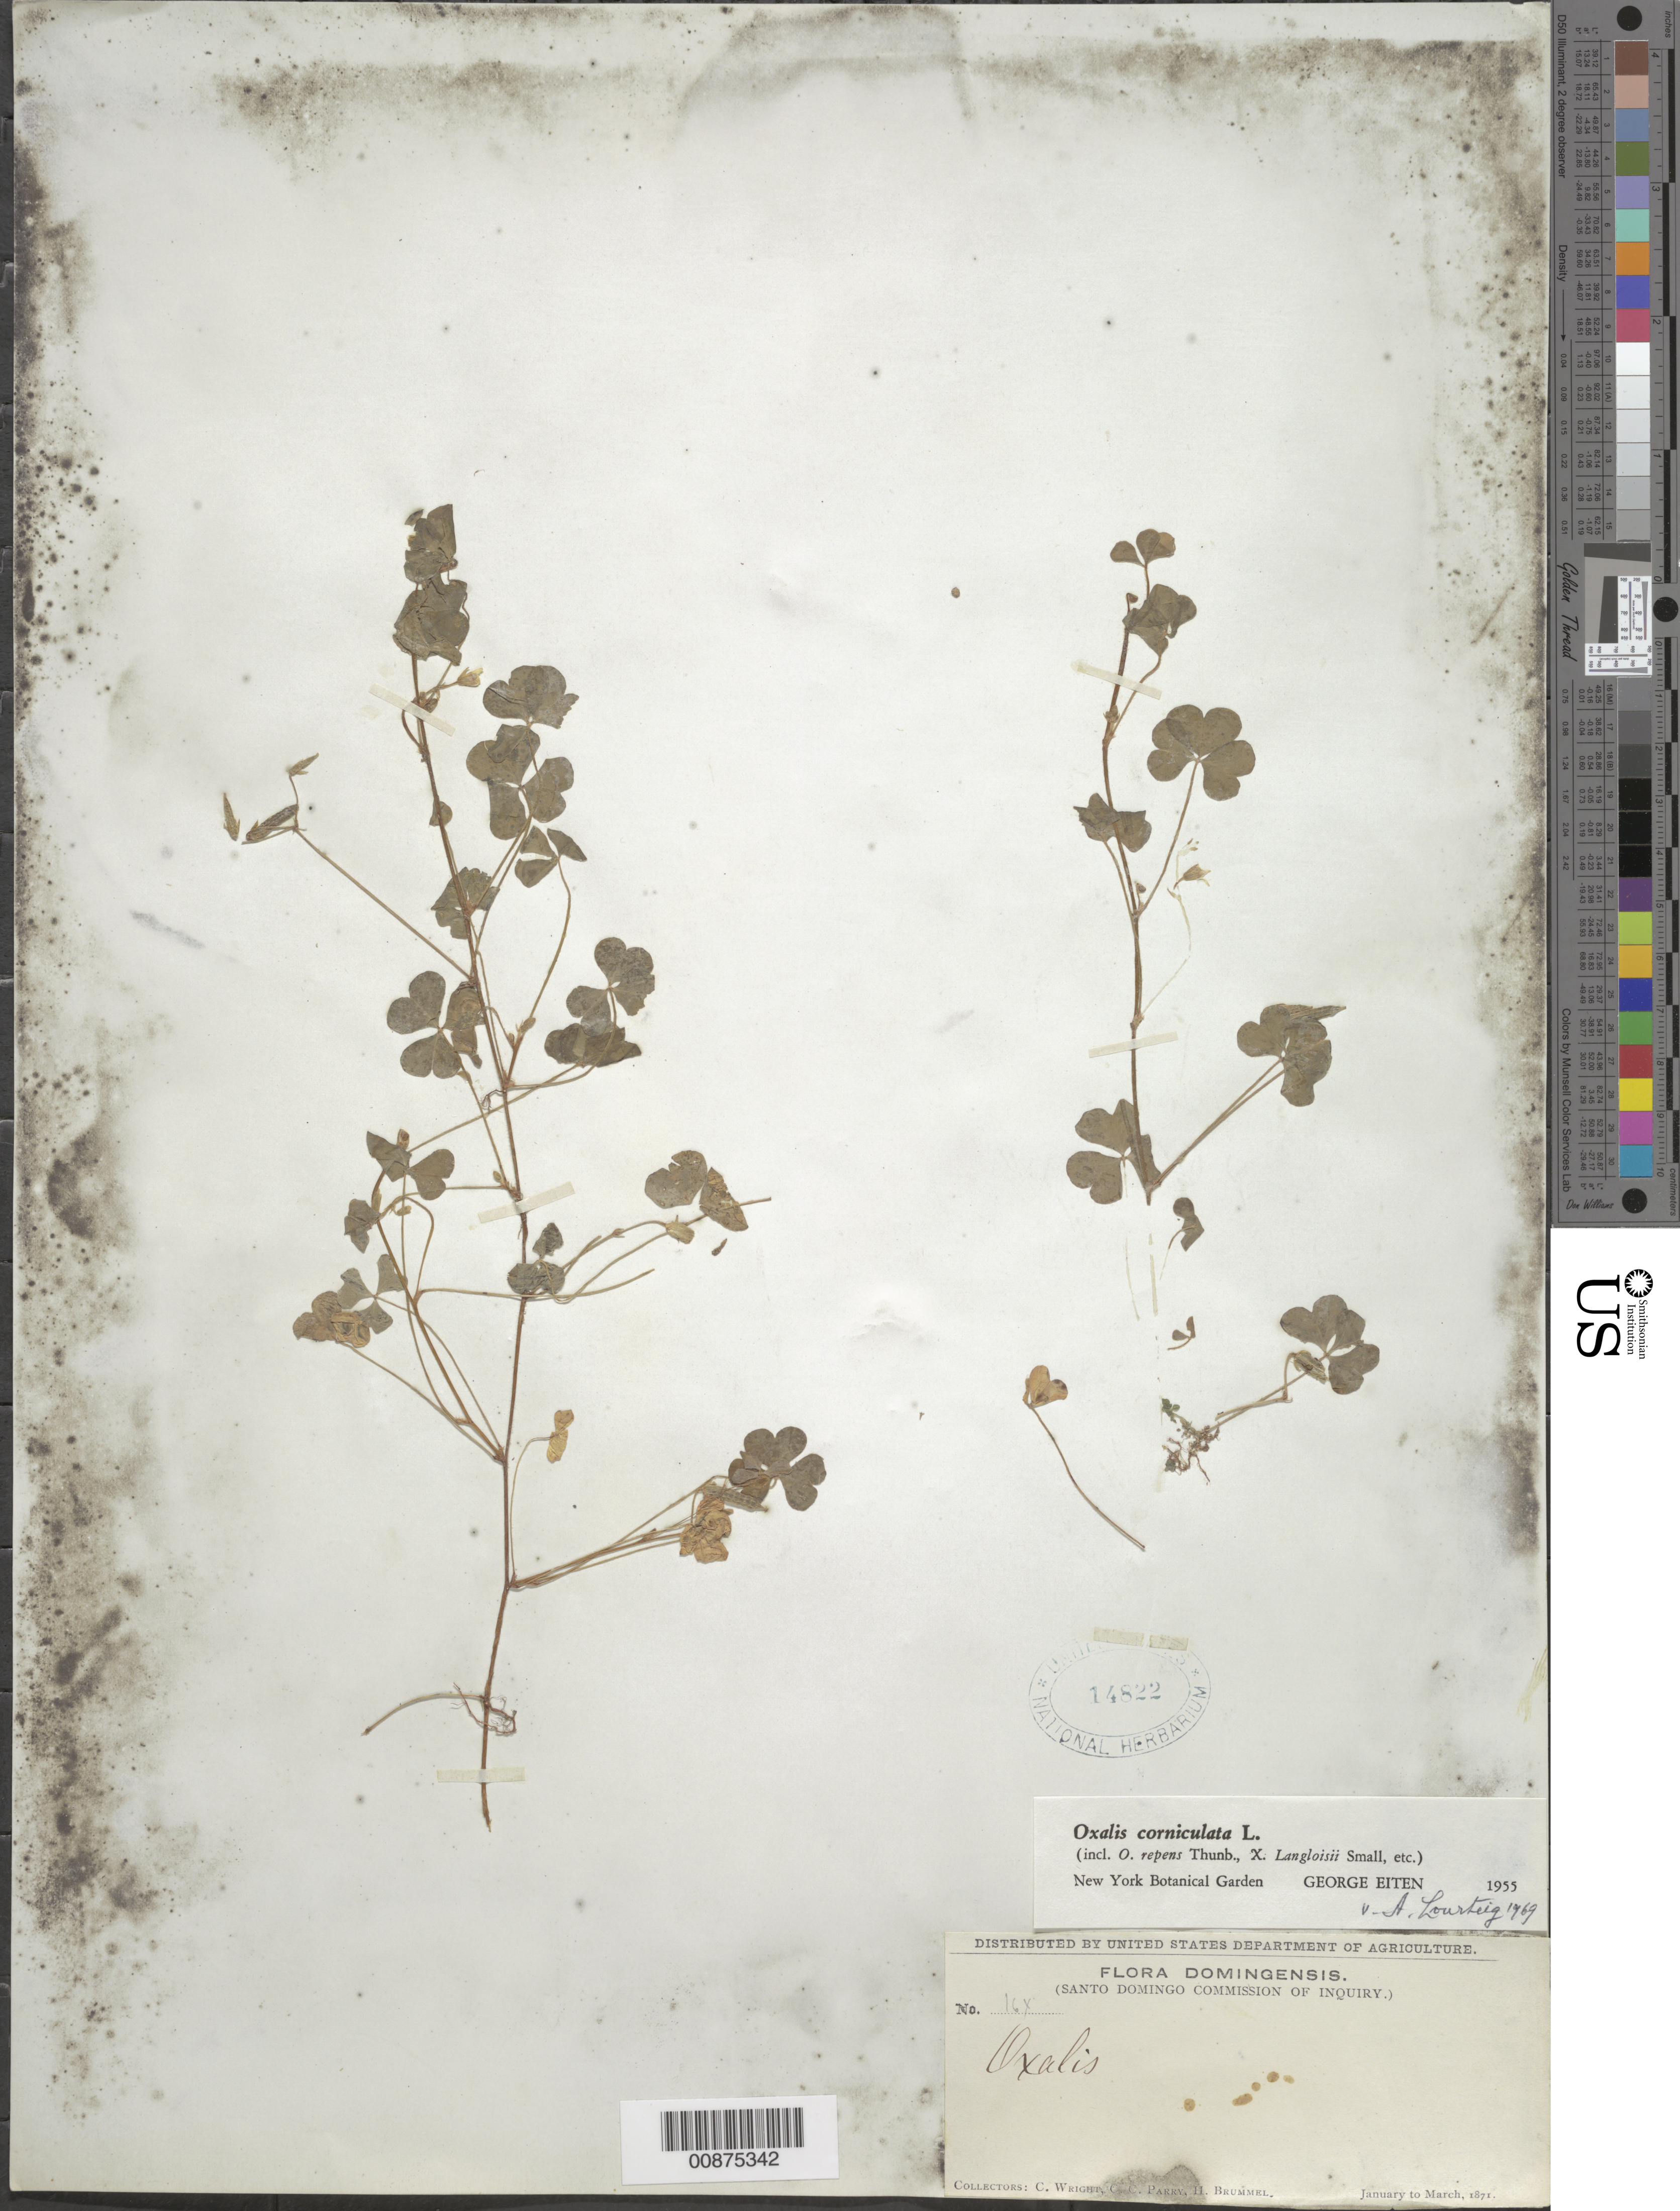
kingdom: Plantae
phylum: Tracheophyta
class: Magnoliopsida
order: Oxalidales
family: Oxalidaceae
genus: Oxalis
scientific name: Oxalis corniculata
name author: L.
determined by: Lourteig, A.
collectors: C. Wright, C. C. Parry & H. Brummel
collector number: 164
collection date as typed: Jan 1871 to -- Mar 1871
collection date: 1871-01/1871-03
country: Dominican Republic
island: Hispaniola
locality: Dominican Republic.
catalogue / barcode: US 14822